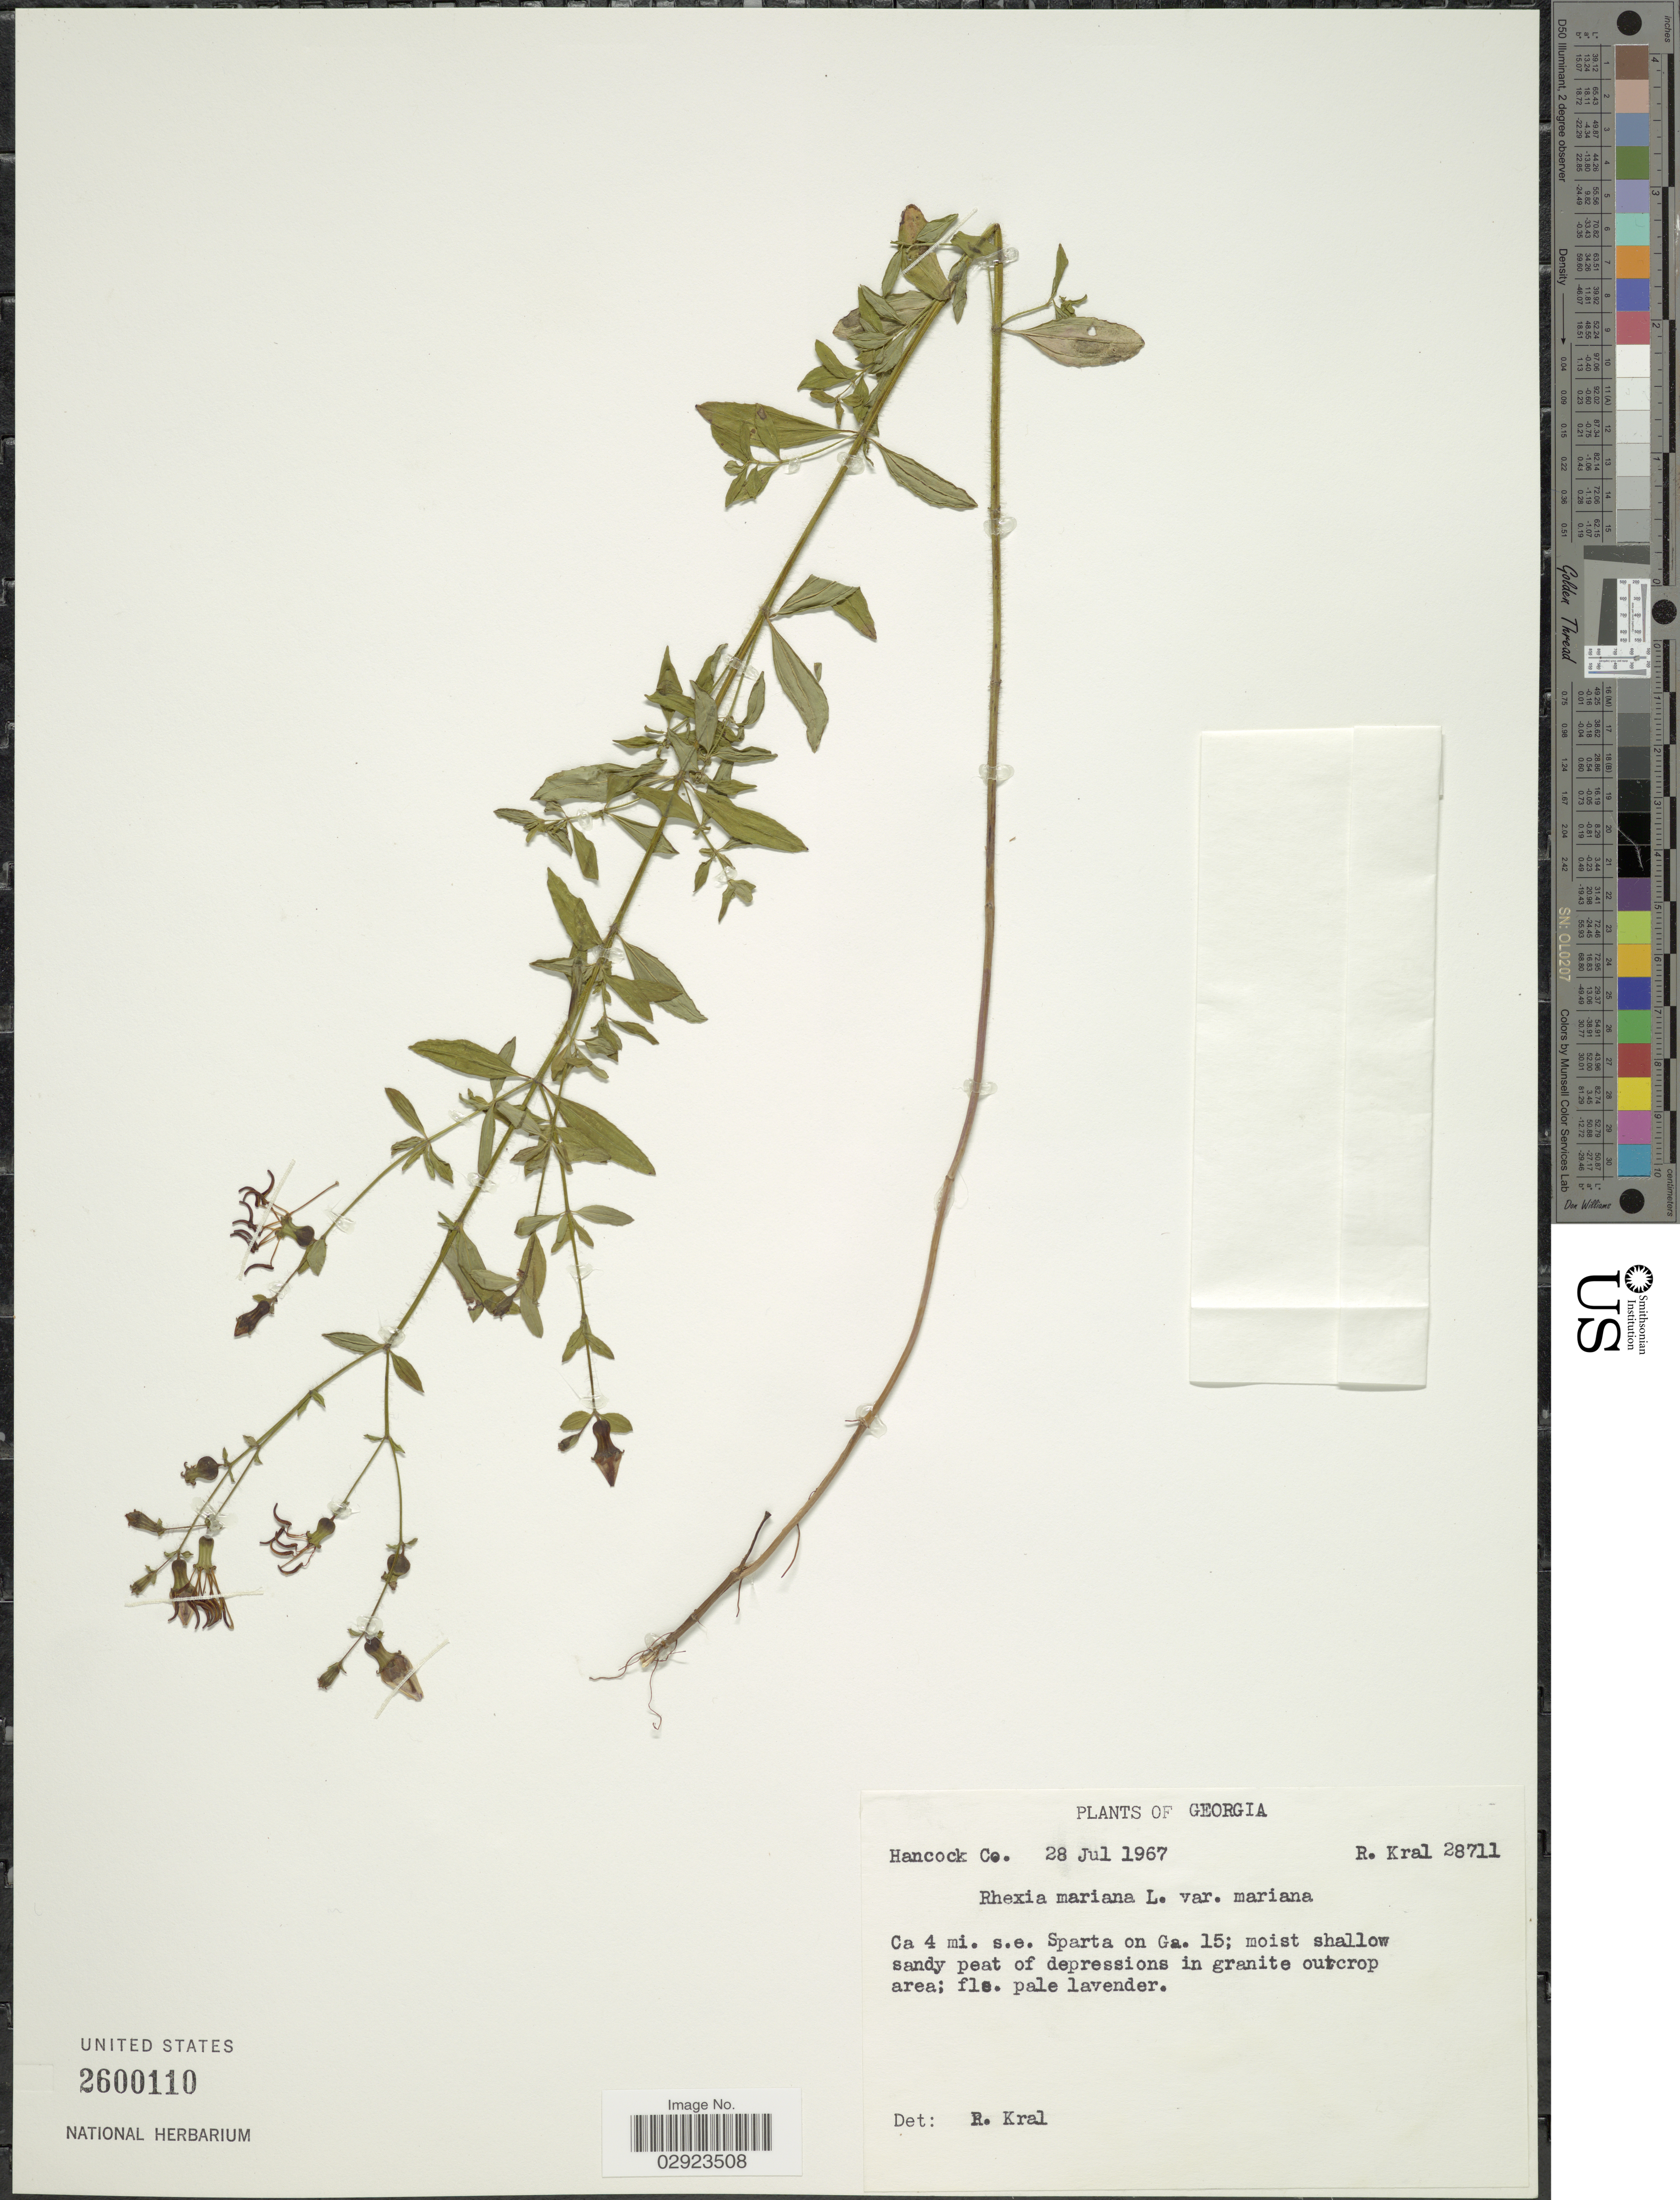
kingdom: Plantae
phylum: Tracheophyta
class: Magnoliopsida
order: Myrtales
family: Melastomataceae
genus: Rhexia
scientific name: Rhexia mariana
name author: L.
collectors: R. Kral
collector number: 28711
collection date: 1967-07-28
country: United States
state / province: Georgia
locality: Hancock Co. Ca 4 mi. s.e. Sparta on Ga. 15.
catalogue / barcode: US 2600110